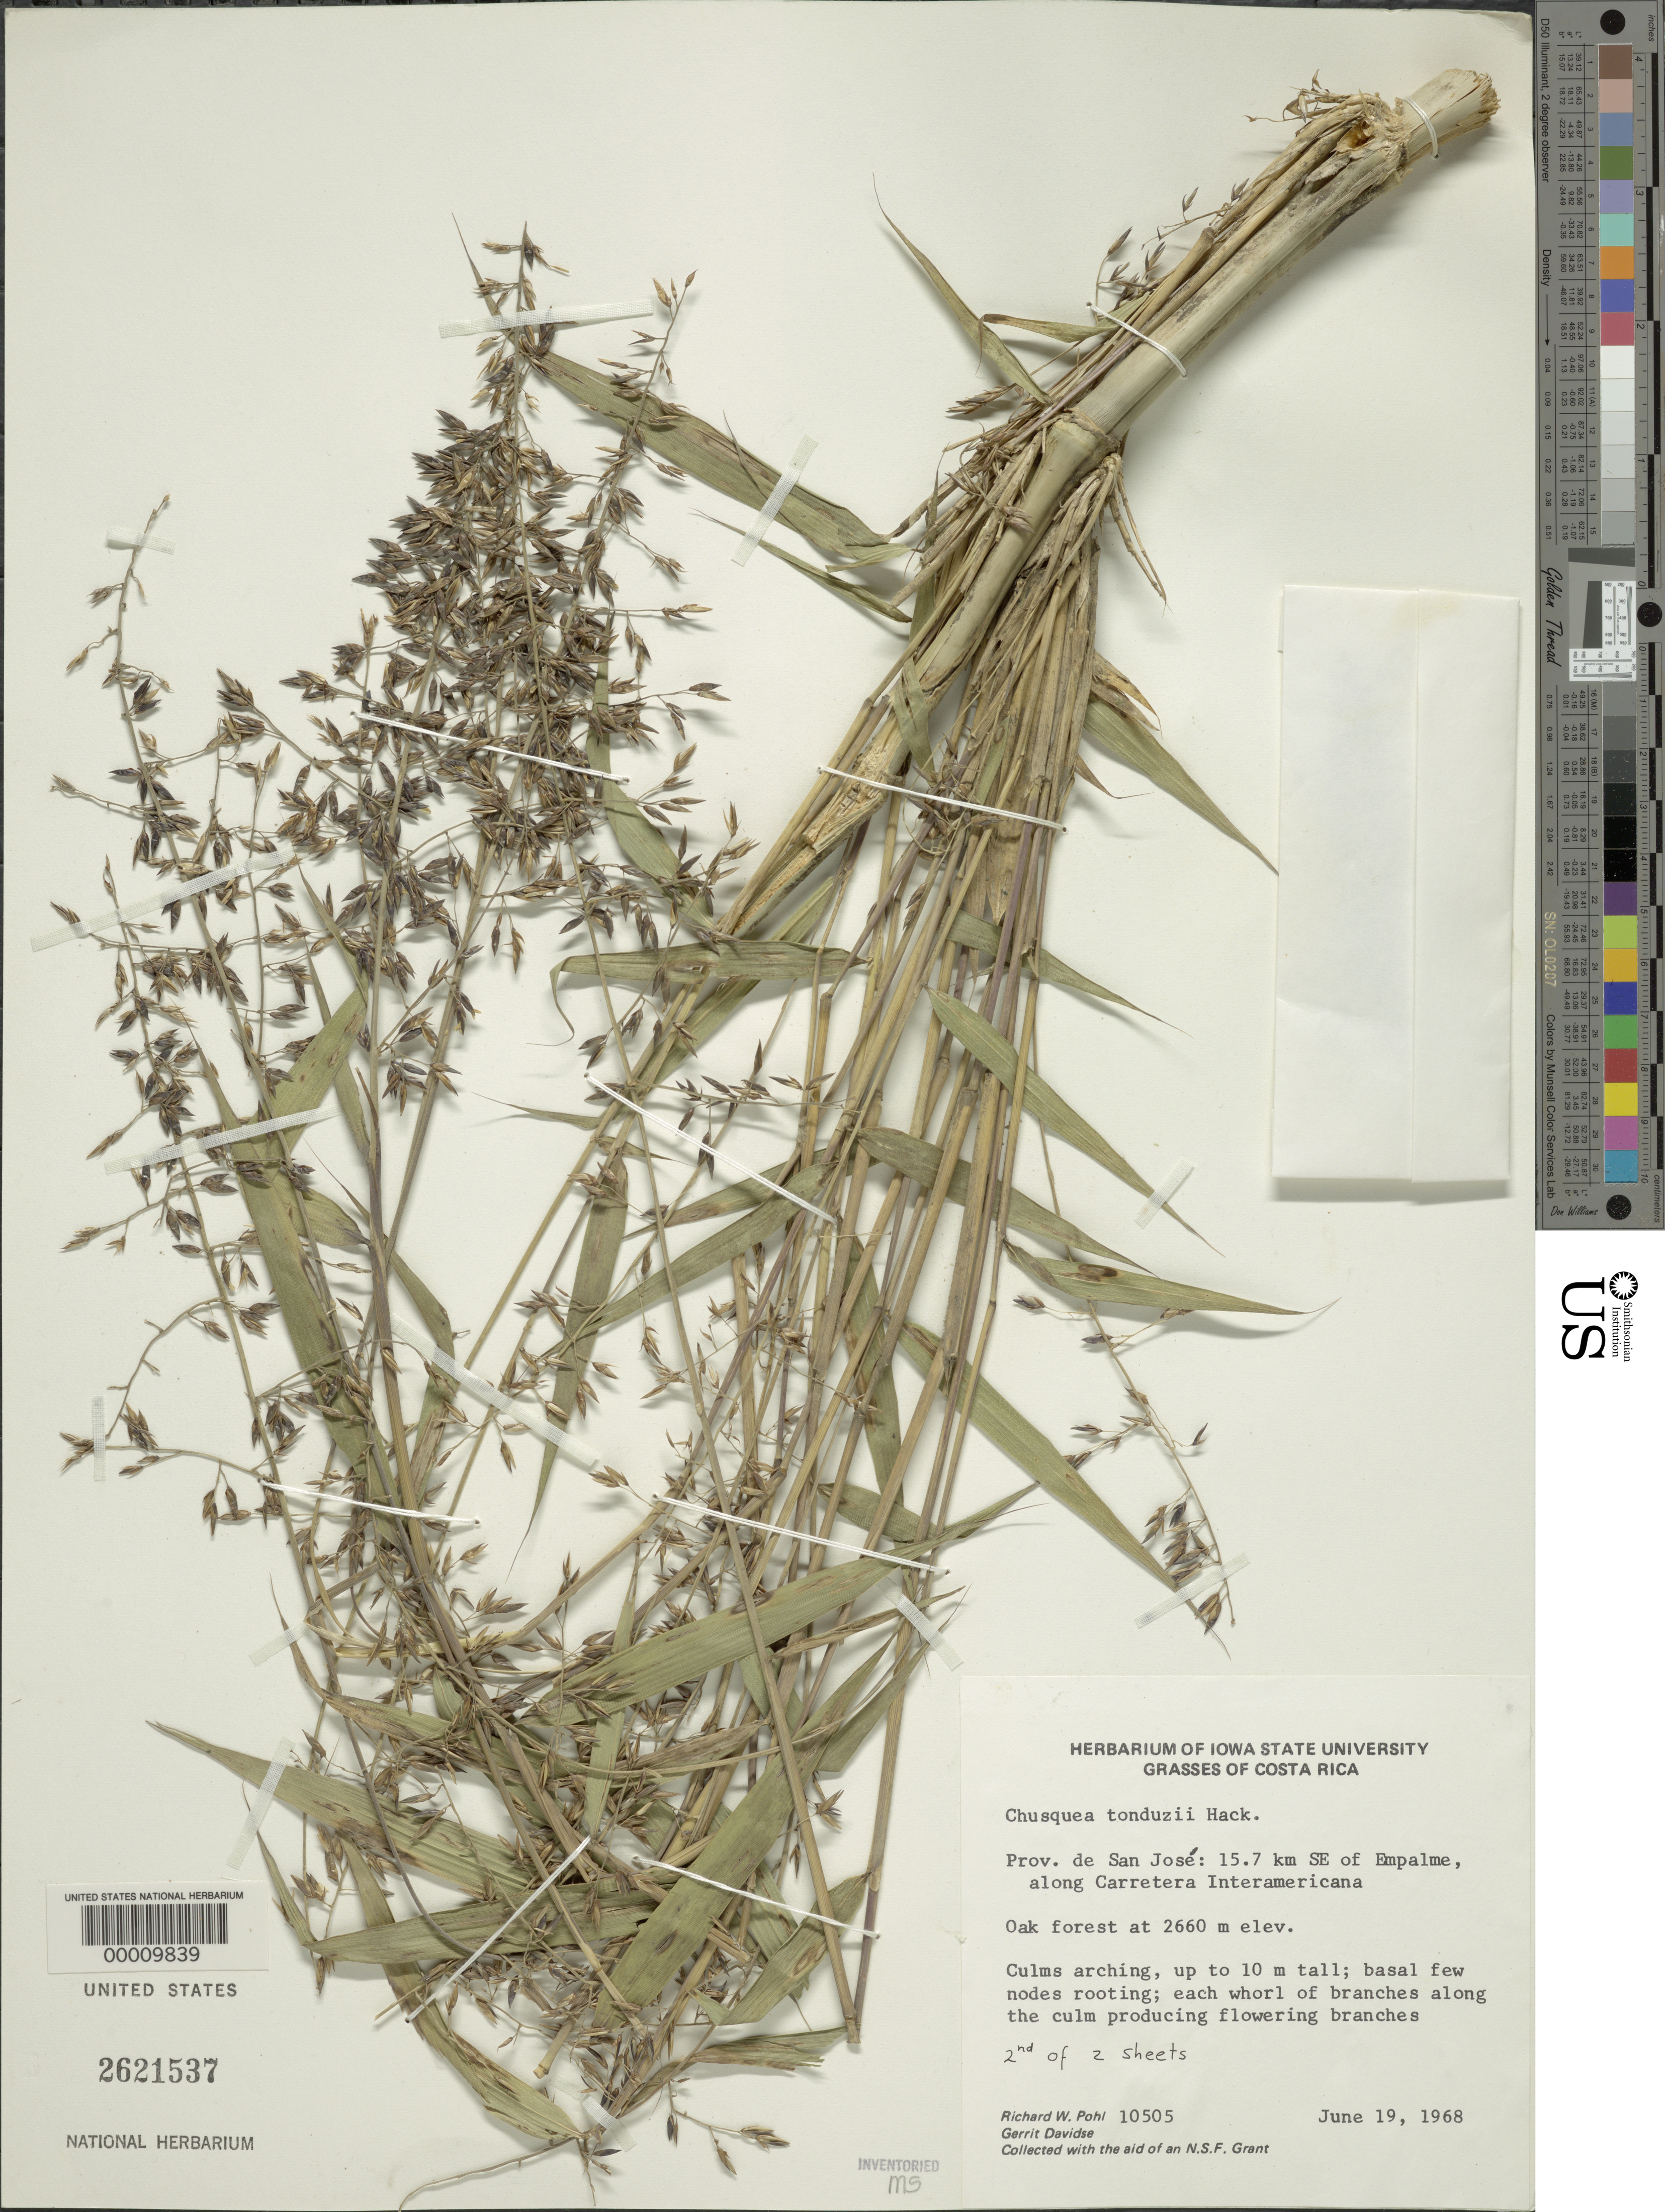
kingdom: Plantae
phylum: Tracheophyta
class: Liliopsida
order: Poales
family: Poaceae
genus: Chusquea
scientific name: Chusquea tonduzii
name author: Hack.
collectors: R. W. Pohl & G. Davidse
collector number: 10505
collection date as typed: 19 Jun 1968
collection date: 1968-06-19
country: Costa Rica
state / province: San José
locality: Empalme, carretera interamericana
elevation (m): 2660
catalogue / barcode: US 2621537